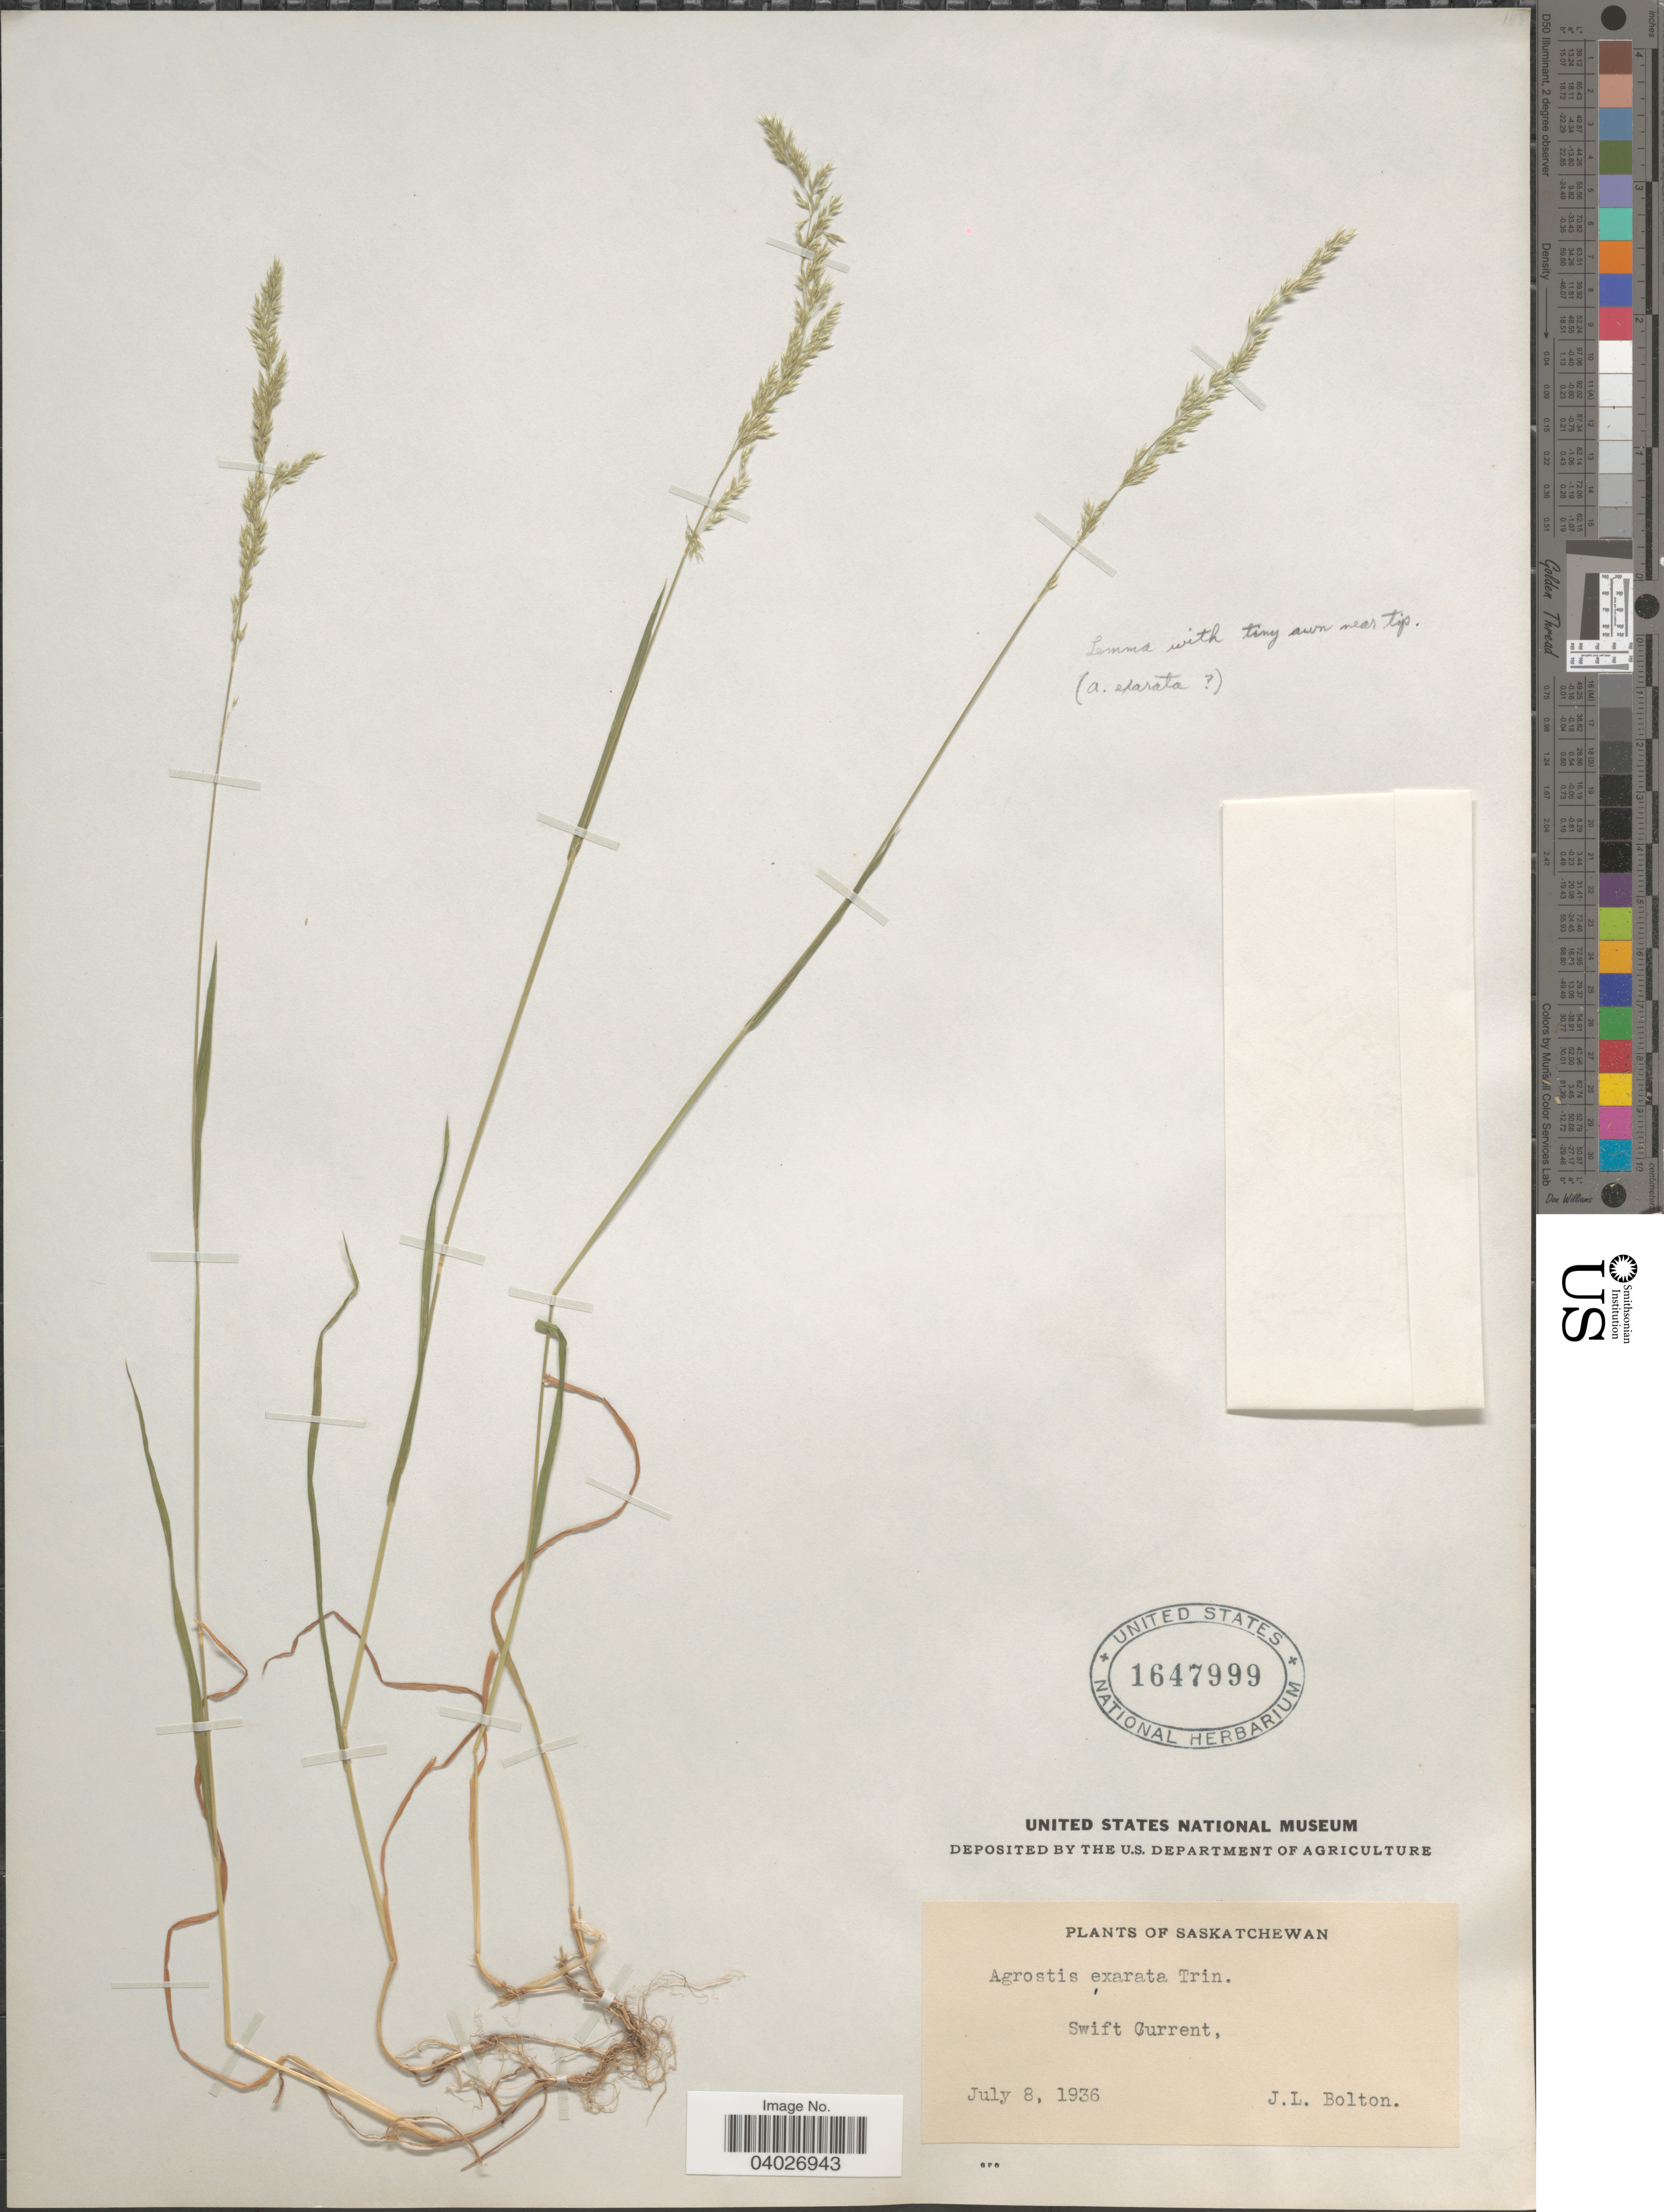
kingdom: Plantae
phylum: Tracheophyta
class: Liliopsida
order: Poales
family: Poaceae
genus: Agrostis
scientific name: Agrostis exarata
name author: Trin.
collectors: J. Bolton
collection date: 1936-07-08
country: Canada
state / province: Saskatchewan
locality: Swift Current.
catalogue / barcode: US 1647999